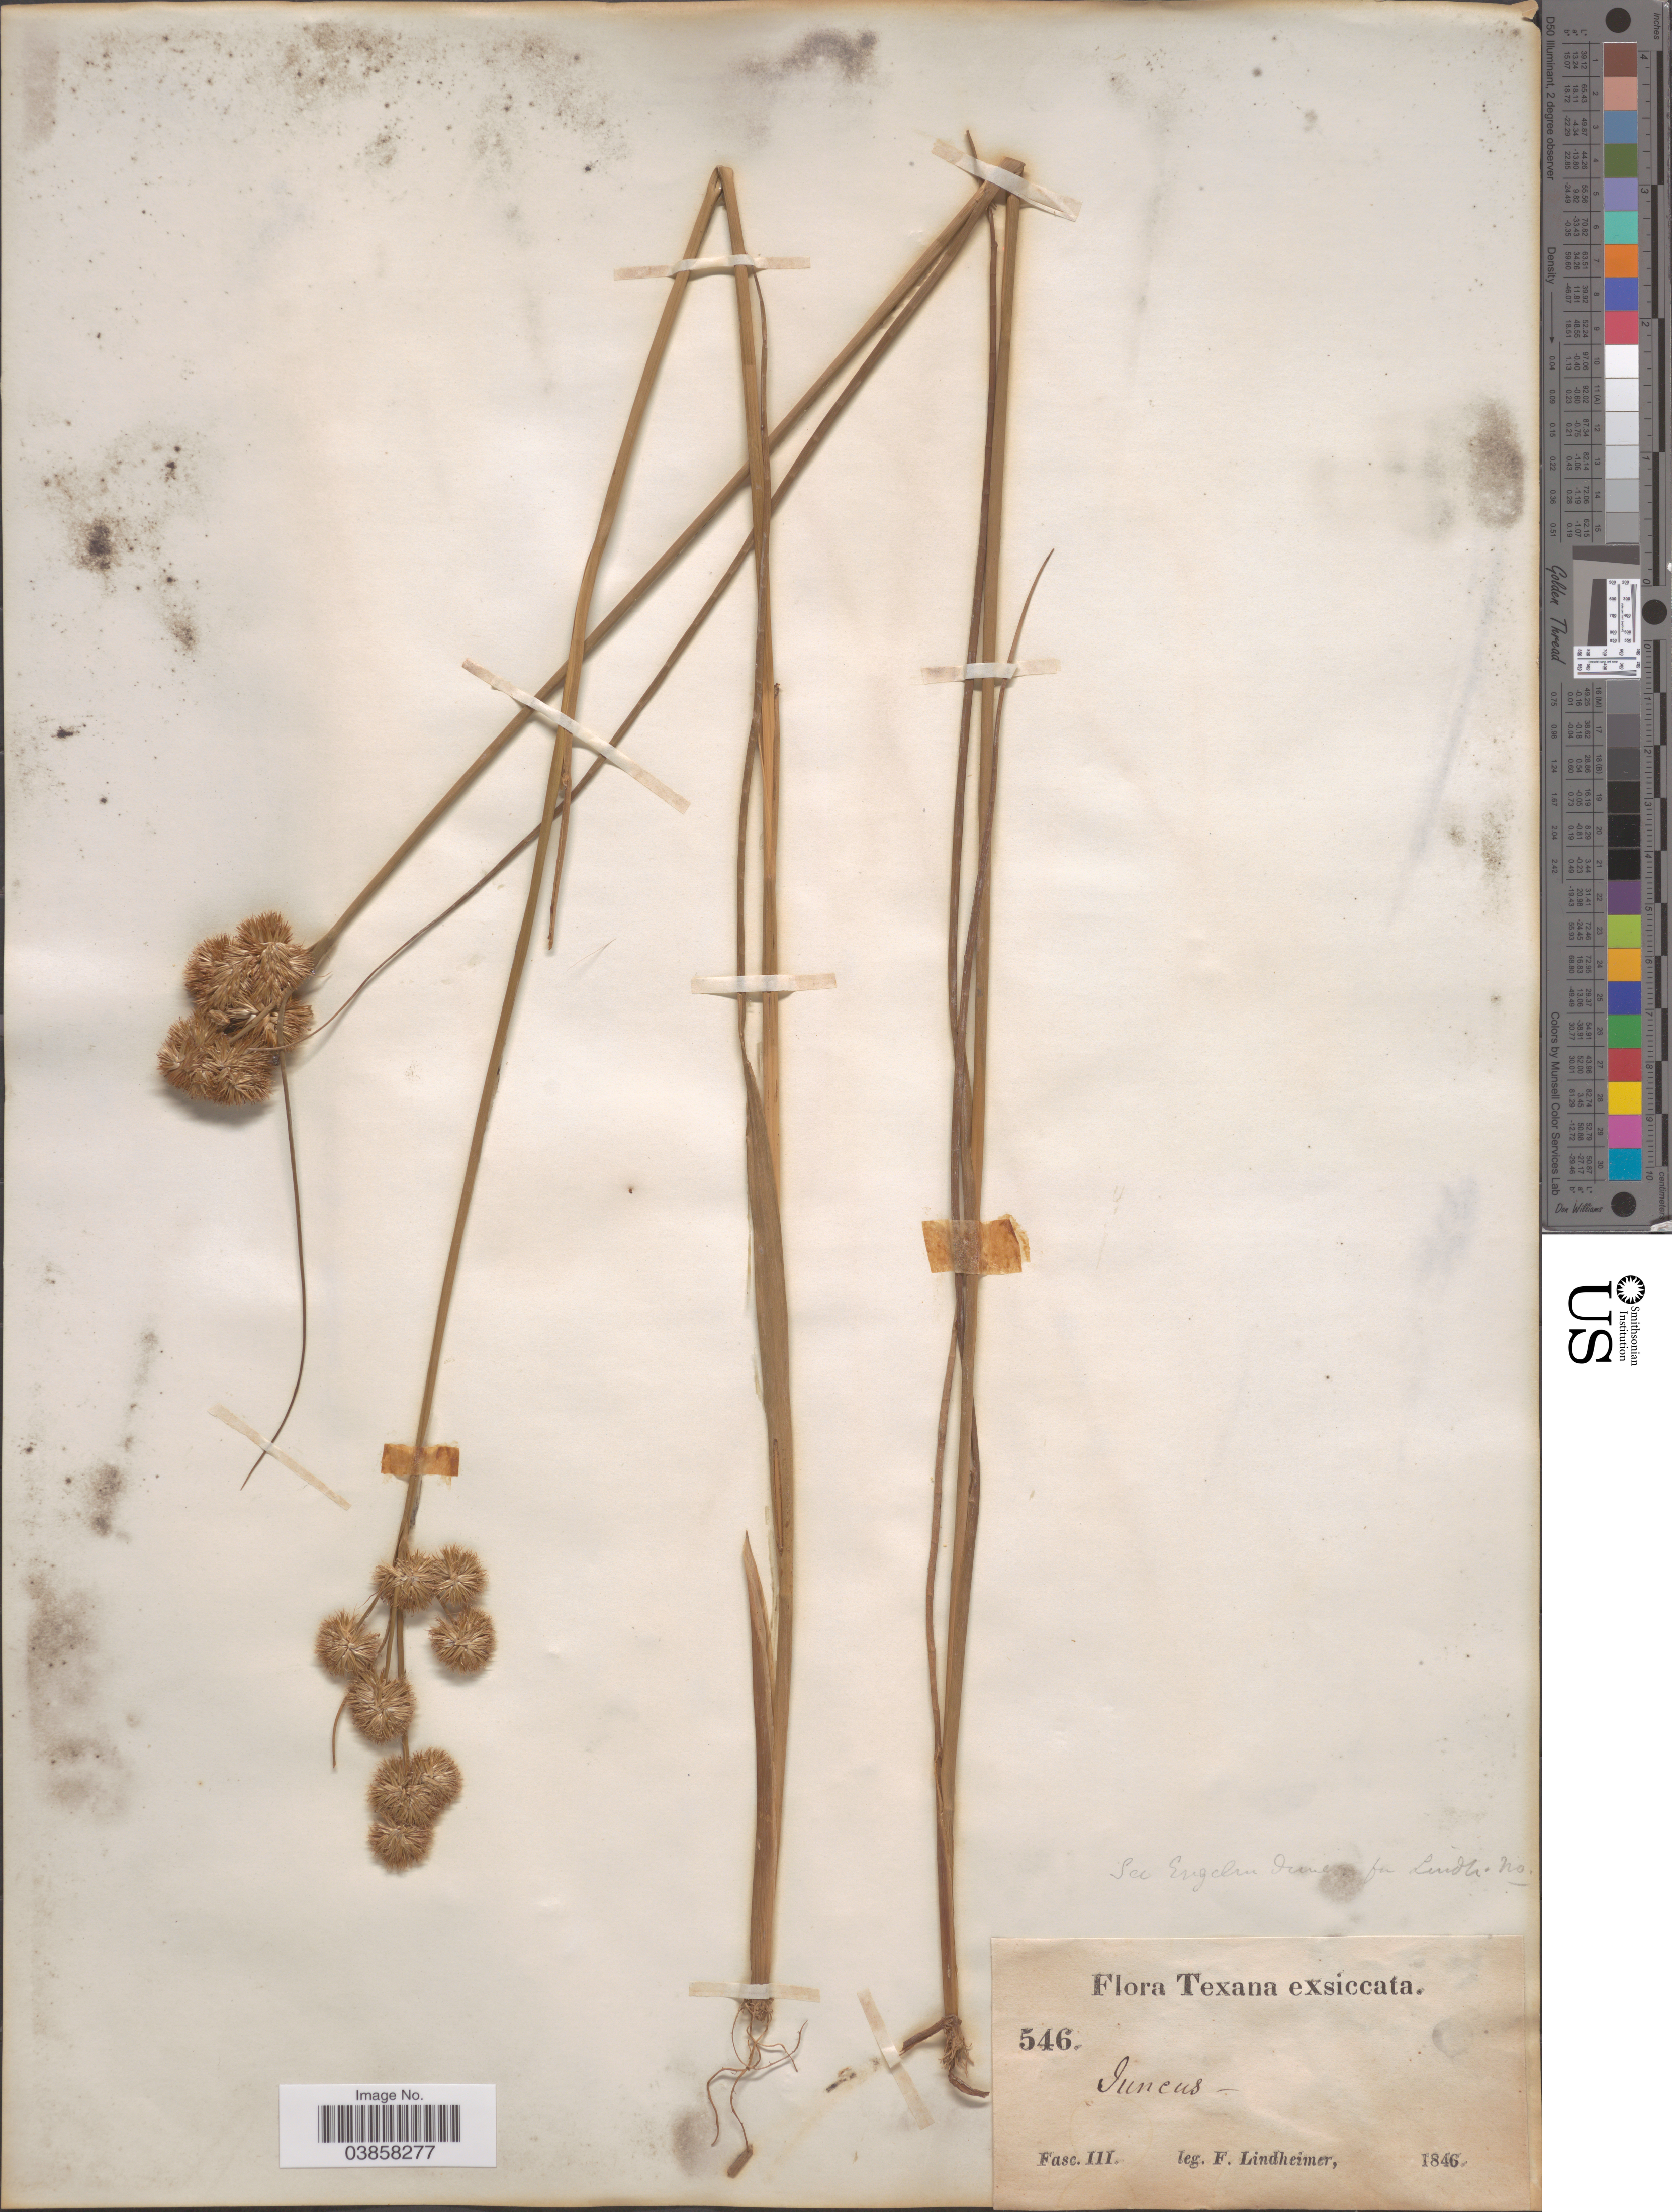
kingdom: Plantae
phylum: Tracheophyta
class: Liliopsida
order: Poales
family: Juncaceae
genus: Juncus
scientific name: Juncus torreyi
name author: Coville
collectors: F. Lindheimer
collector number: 546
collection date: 1846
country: United States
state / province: Texas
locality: Fasc. III.